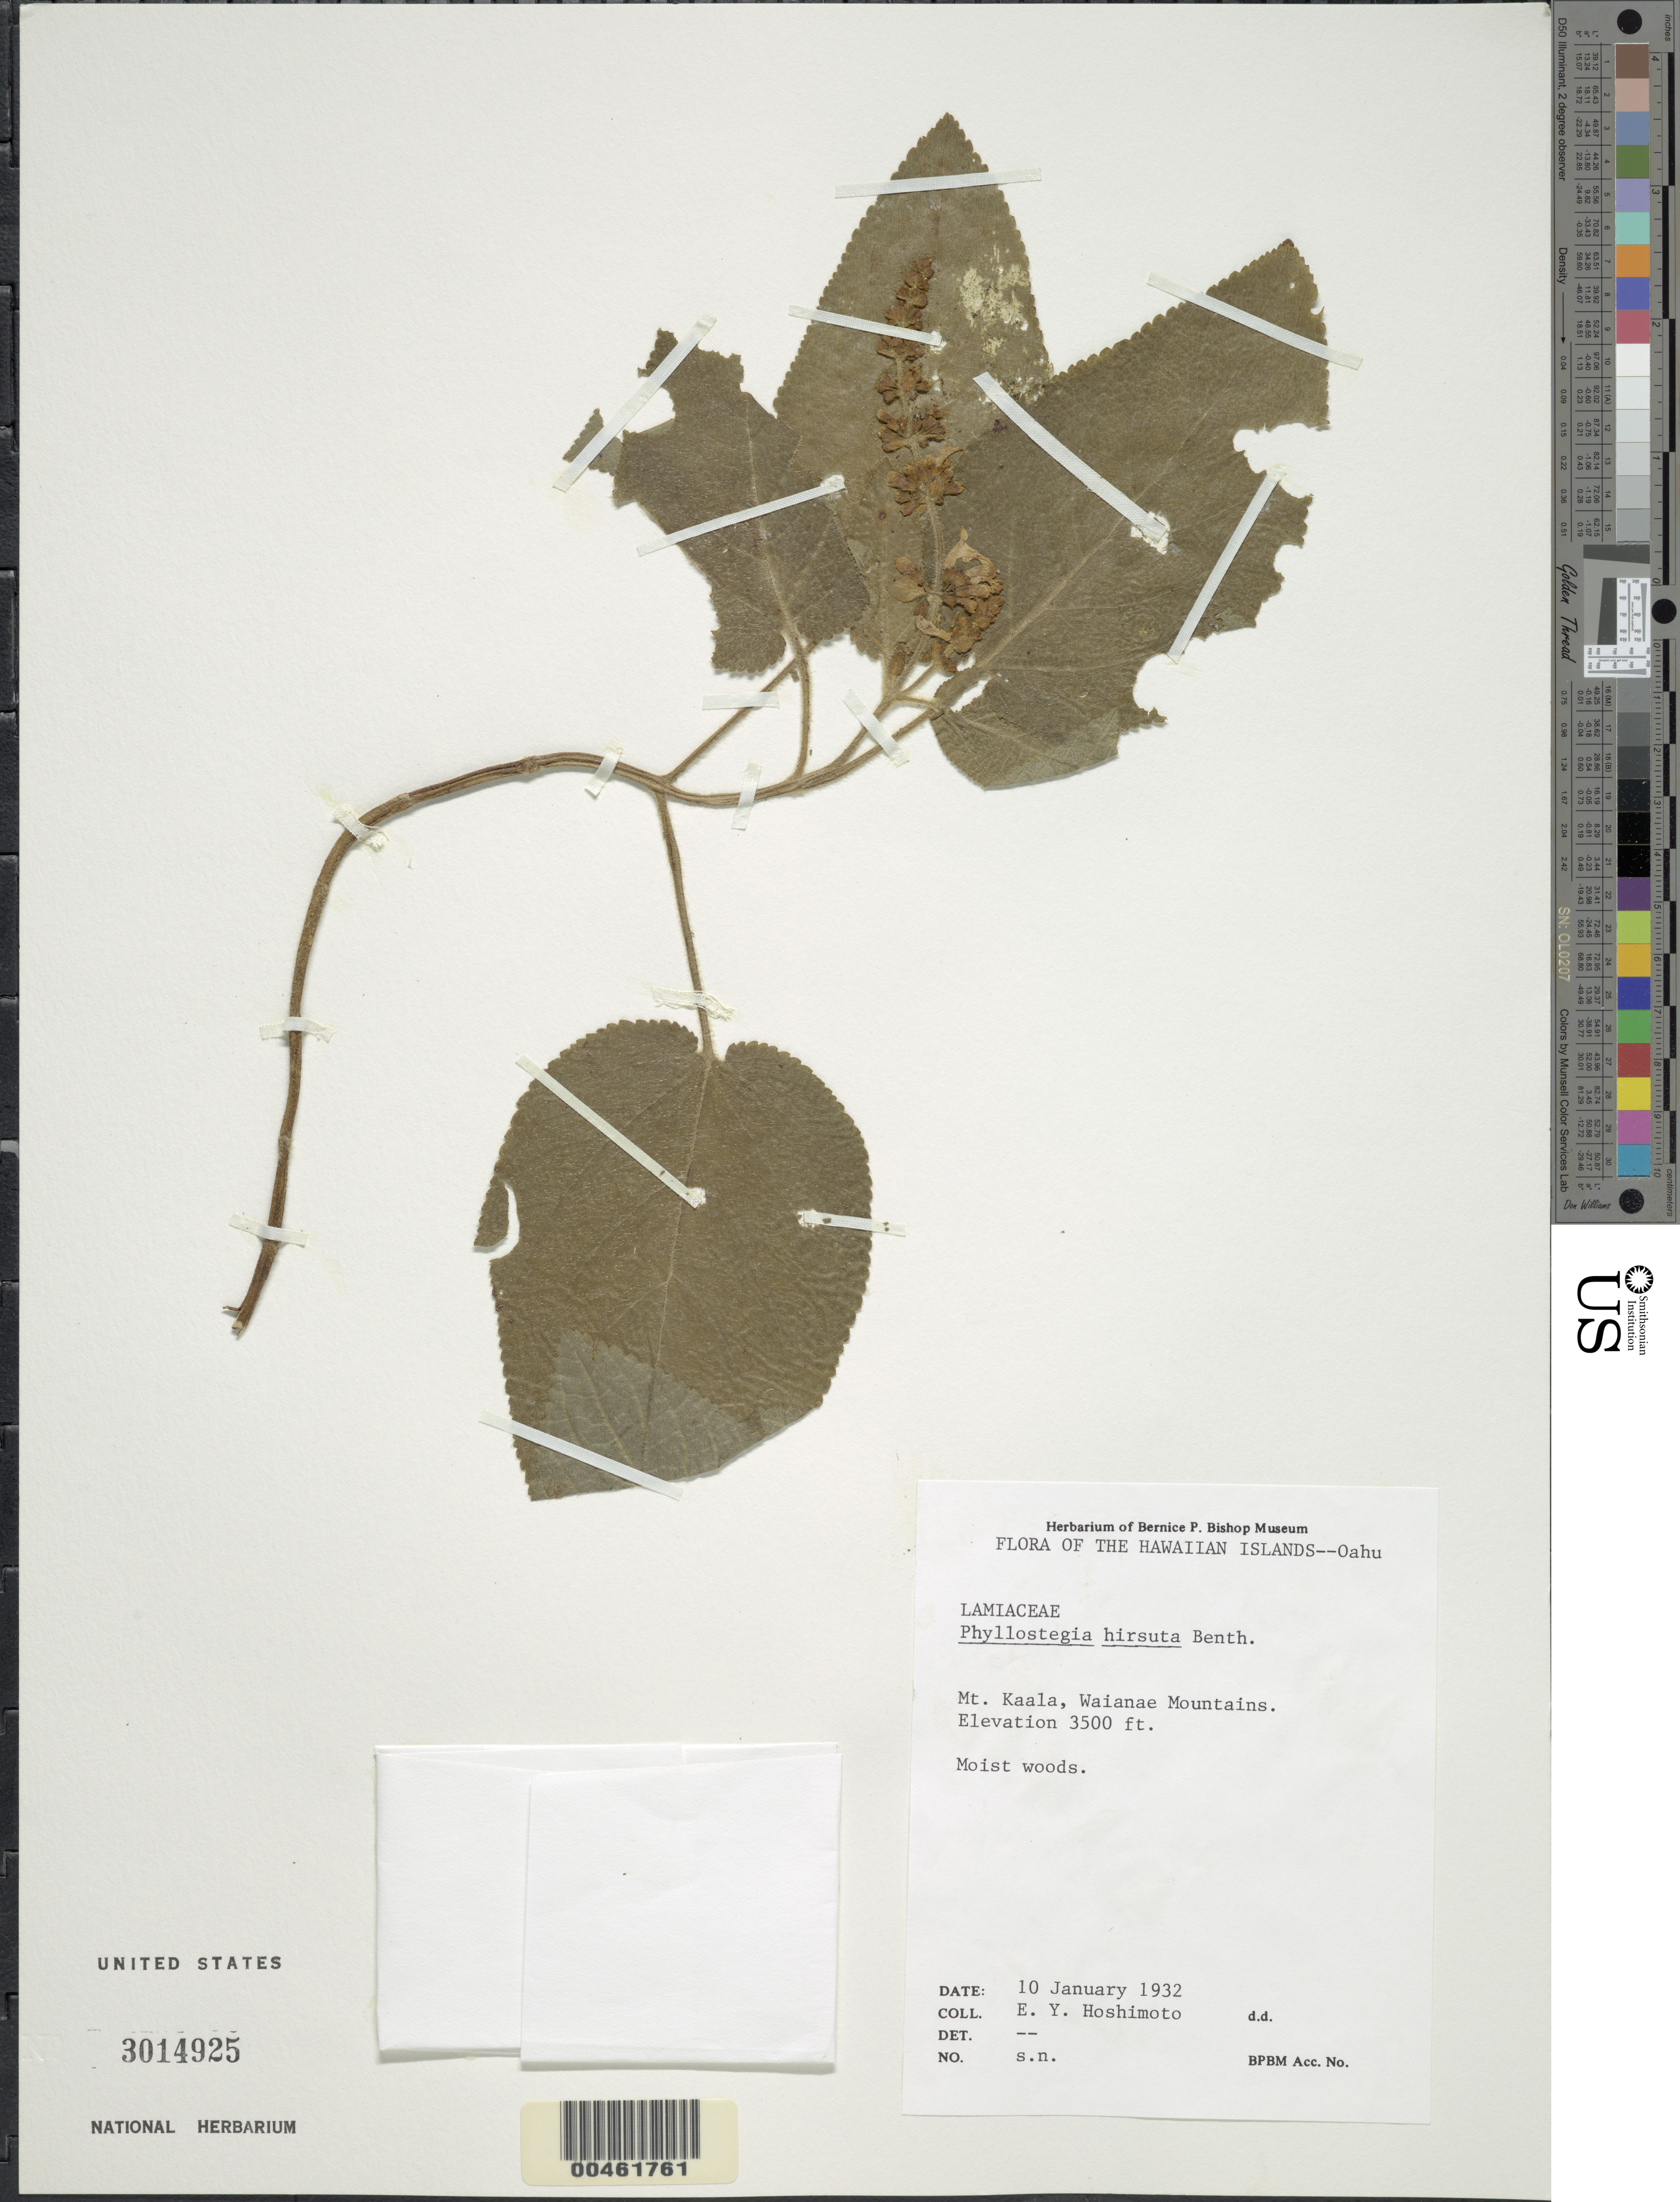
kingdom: Plantae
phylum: Tracheophyta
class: Magnoliopsida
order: Lamiales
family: Lamiaceae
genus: Phyllostegia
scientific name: Phyllostegia hirsuta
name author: Benth.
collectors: E. Hoshimoto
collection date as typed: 10 Jan 1932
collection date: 1932-01-10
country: United States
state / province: Hawaii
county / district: Honolulu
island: Oahu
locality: Mount Kaala, Waianae Mountains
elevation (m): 1067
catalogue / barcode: US 3014925